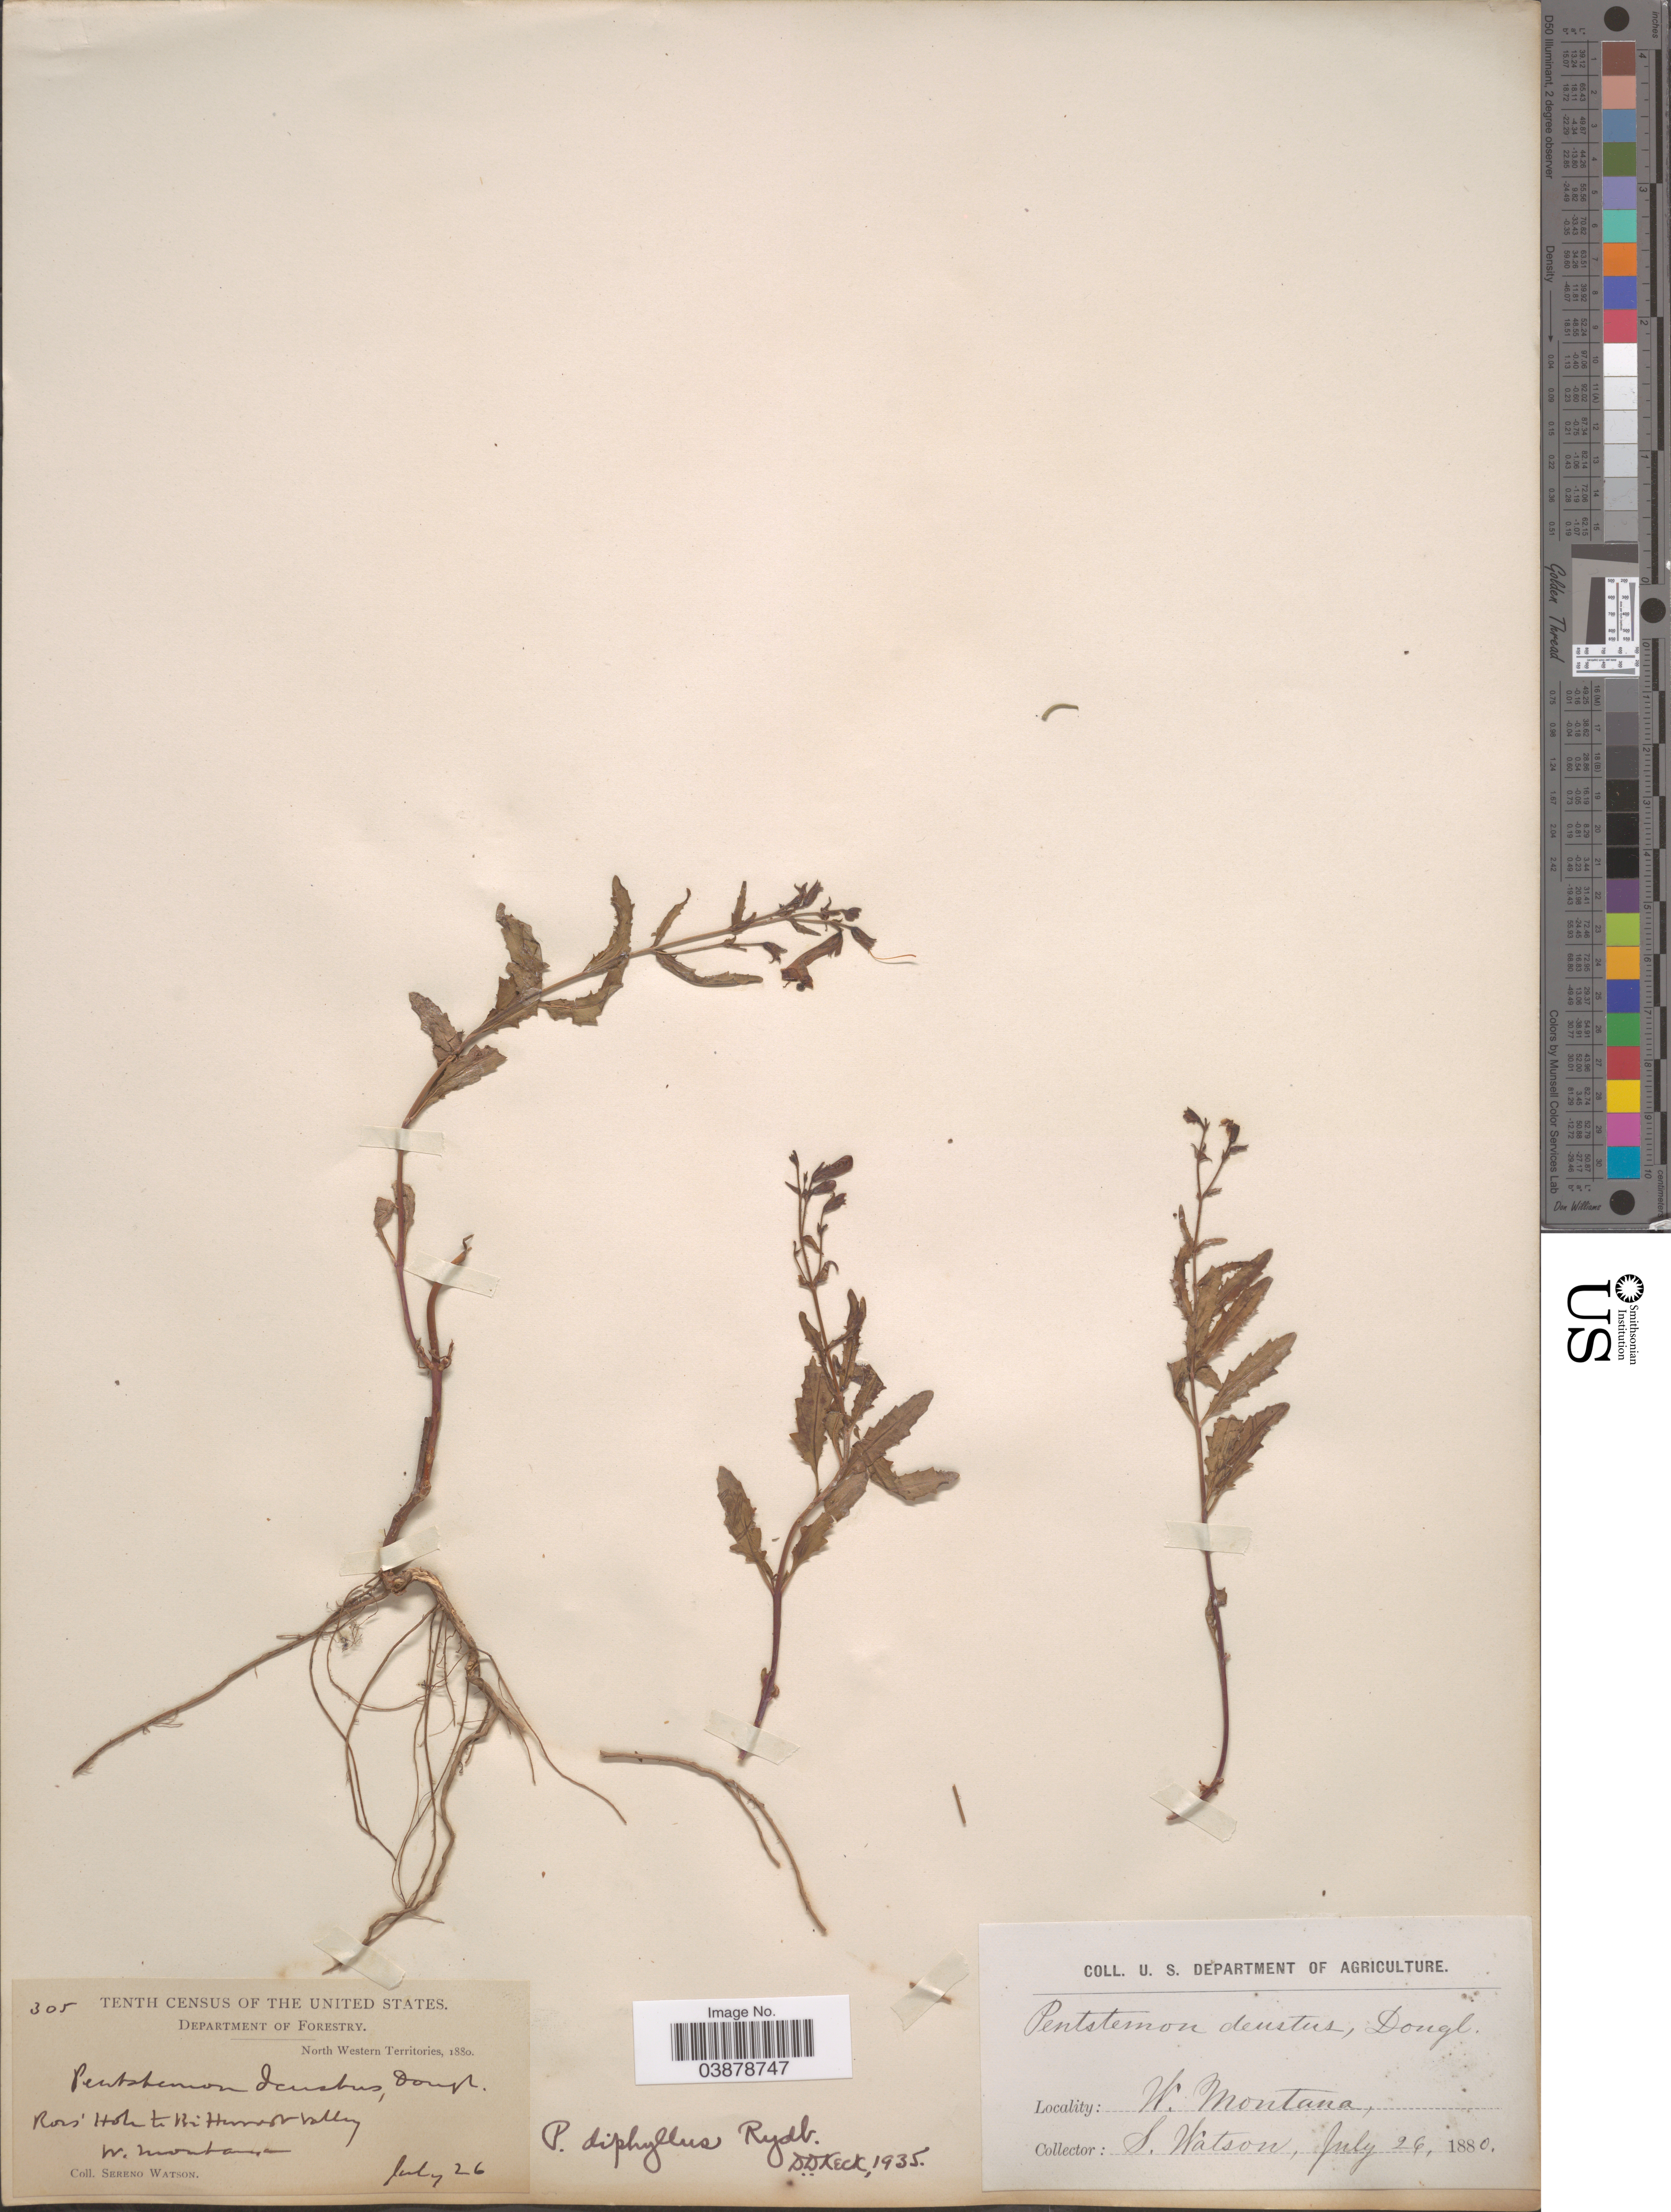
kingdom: Plantae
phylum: Tracheophyta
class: Magnoliopsida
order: Lamiales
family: Plantaginaceae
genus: Penstemon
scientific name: Penstemon triphyllus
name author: Douglas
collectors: S. Watson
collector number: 305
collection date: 1880-07-26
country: United States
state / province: Montana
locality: North Western Territories. Ross Hole to Bitterroot Valley. W. Montana.